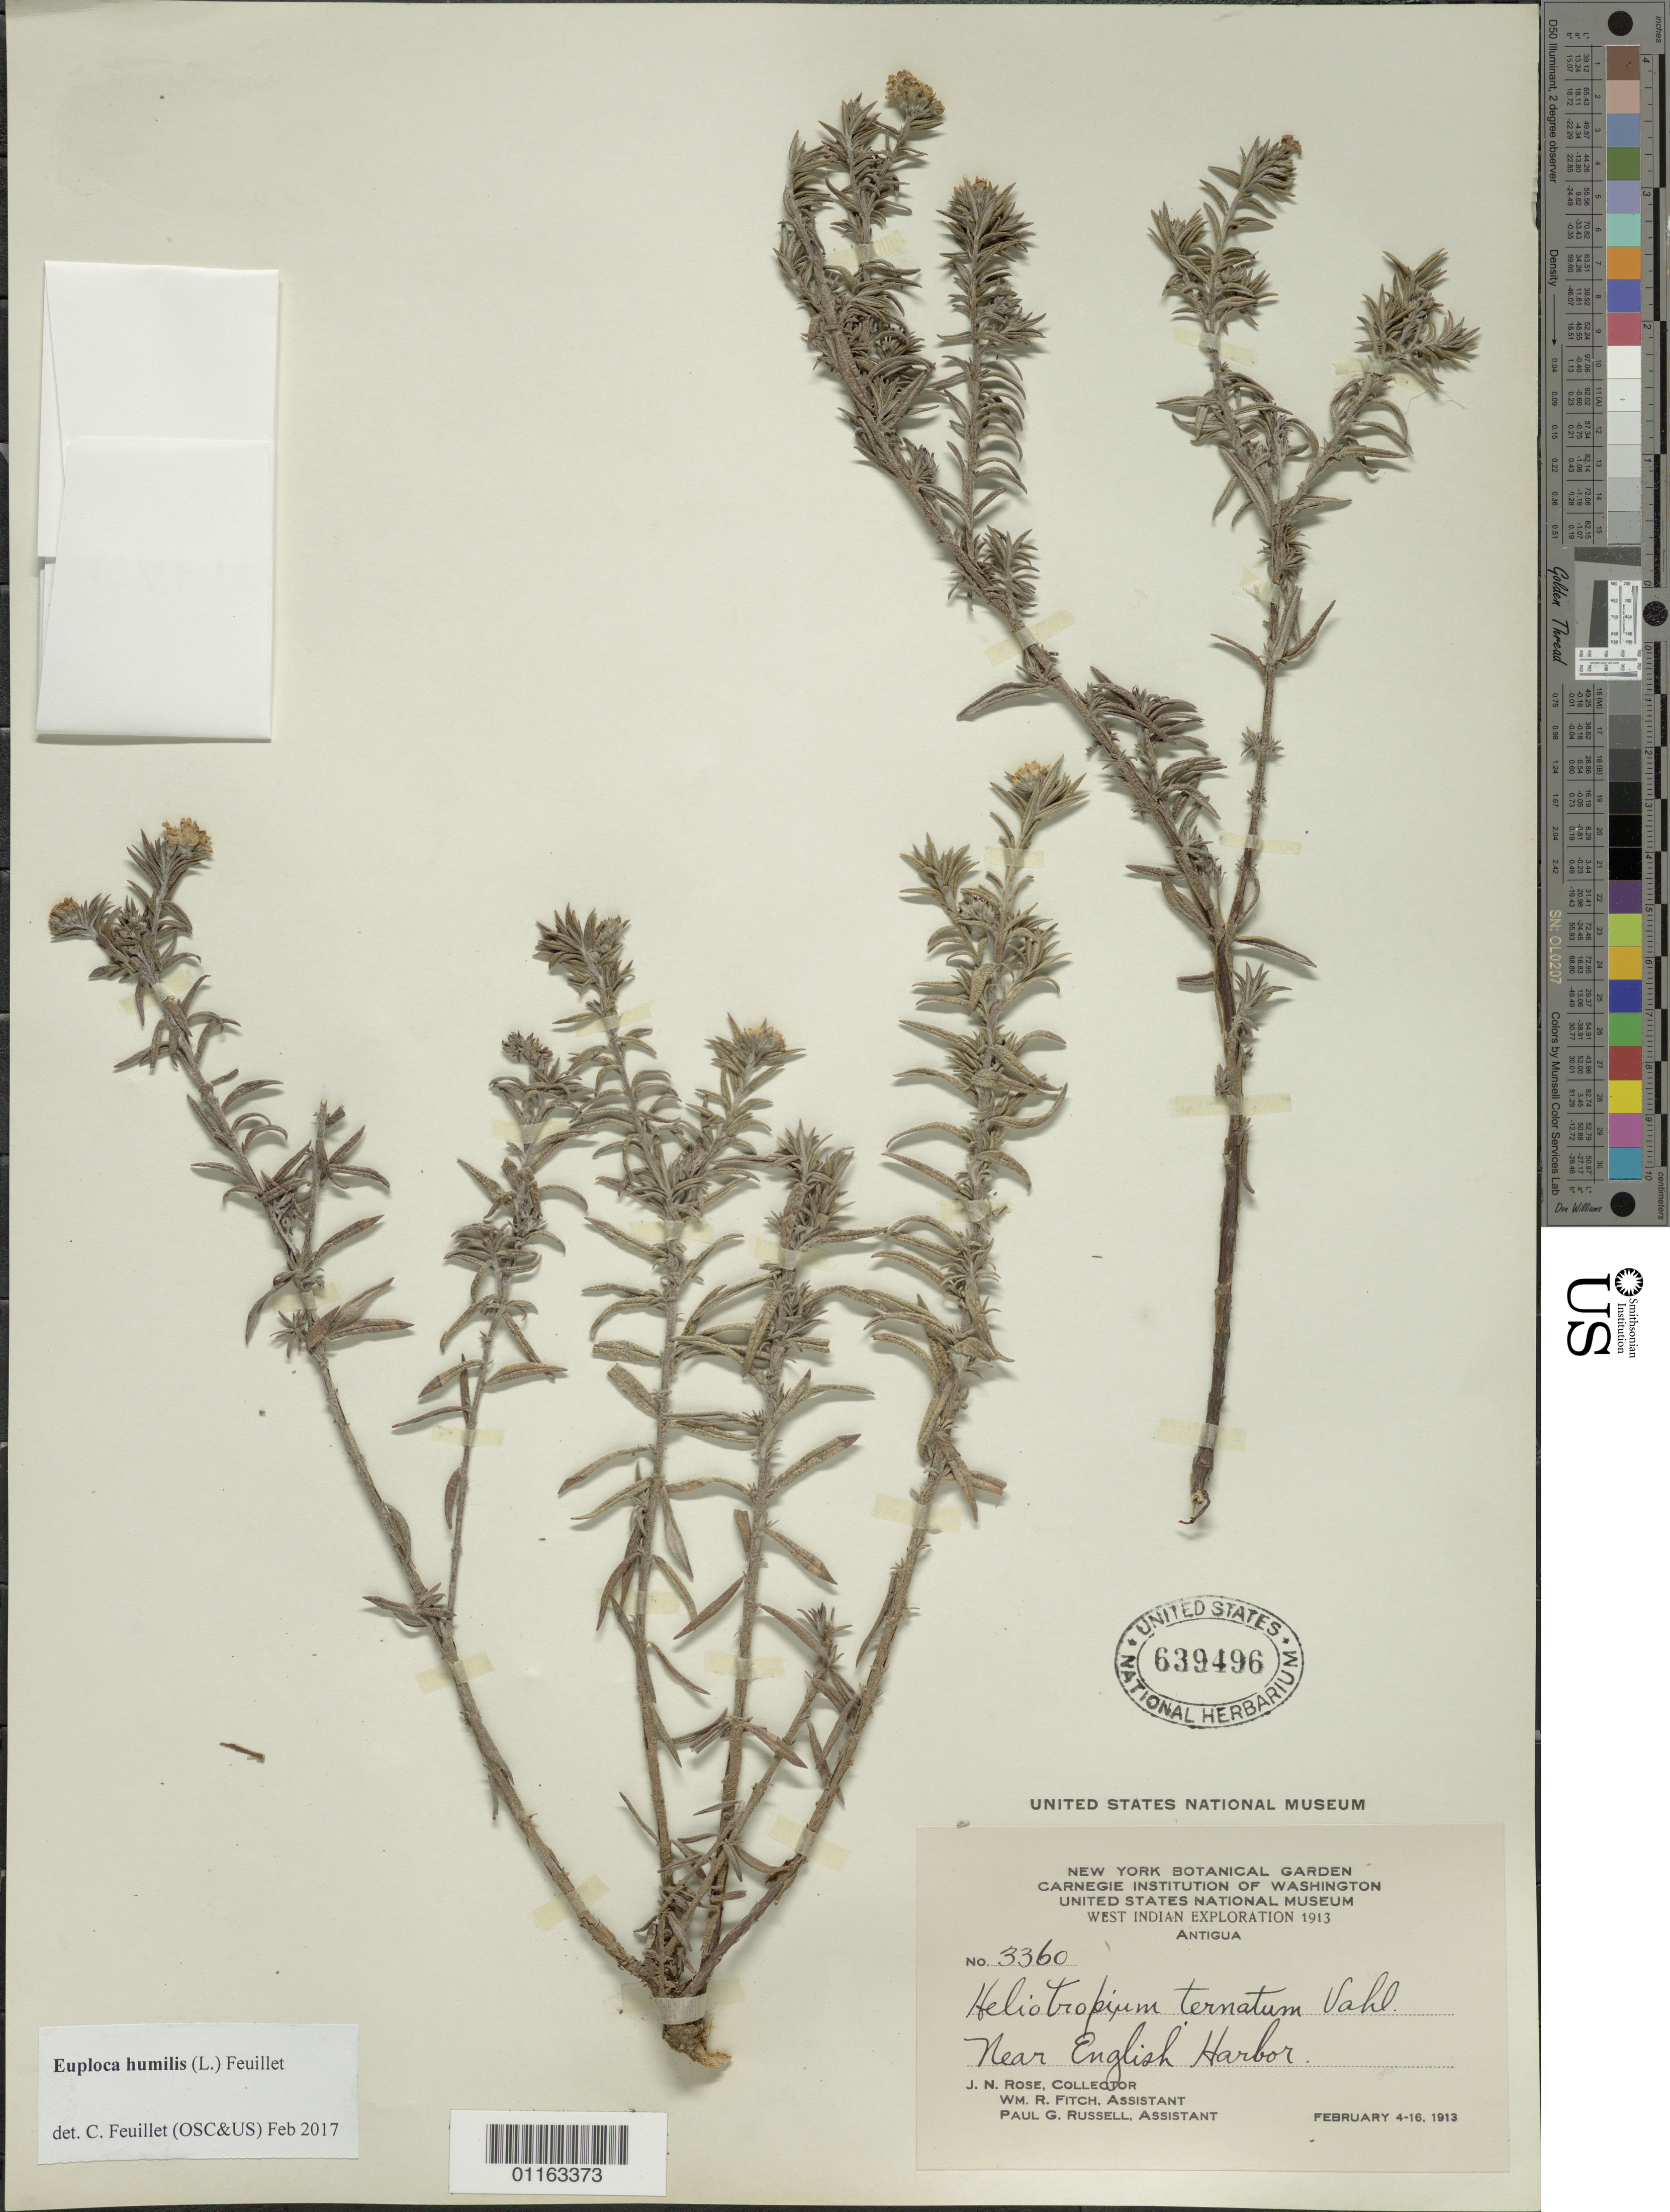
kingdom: Plantae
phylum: Tracheophyta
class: Magnoliopsida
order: Boraginales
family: Heliotropiaceae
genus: Euploca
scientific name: Euploca humilis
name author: (L.) Feuillet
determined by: Feuillet, C.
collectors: J. N. Rose, W. R. Fitch & P. G. Russell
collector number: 3360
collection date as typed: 04 Feb 1913 to 16 Feb 1913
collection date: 1913-02-04/1913-02-16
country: Antigua and Barbuda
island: Antigua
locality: near English Harbor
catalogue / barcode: US 639496